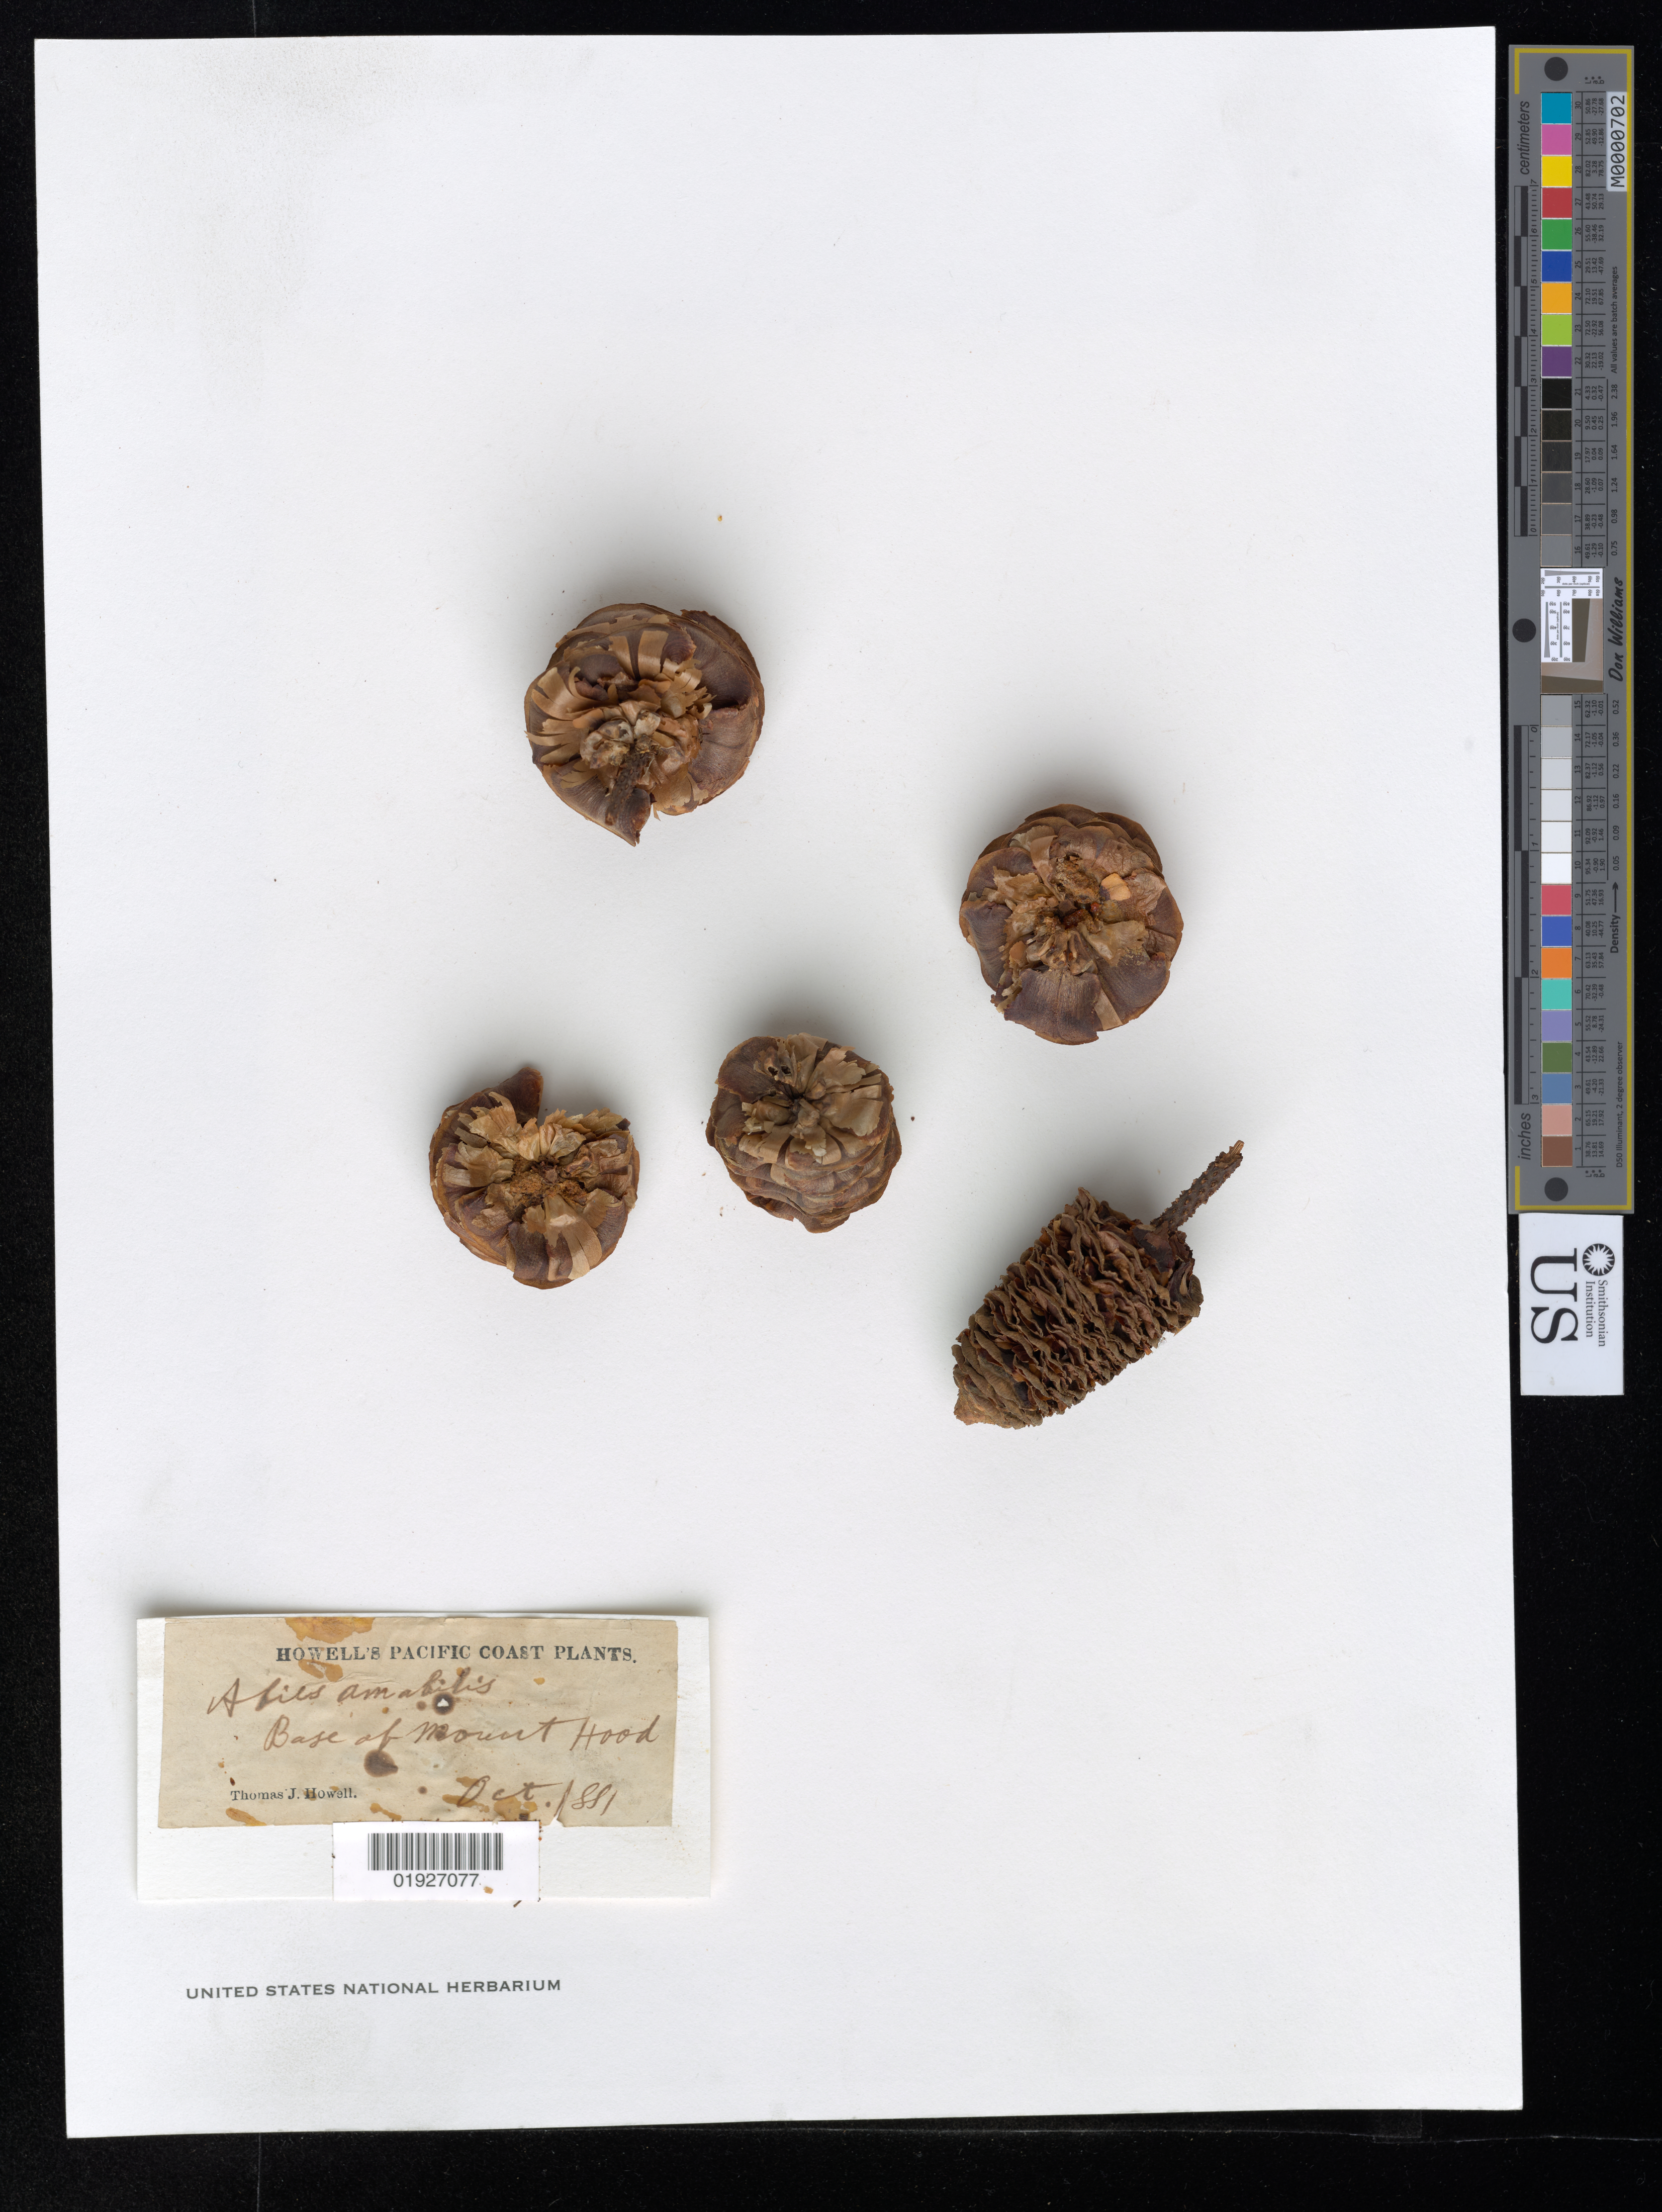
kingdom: Plantae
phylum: Tracheophyta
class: Pinopsida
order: Pinales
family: Pinaceae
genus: Abies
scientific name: Abies amabilis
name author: Douglas ex J. Forbes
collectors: T. J. Howell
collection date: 1881-10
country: United States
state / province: Oregon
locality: Base of Mt. Hood